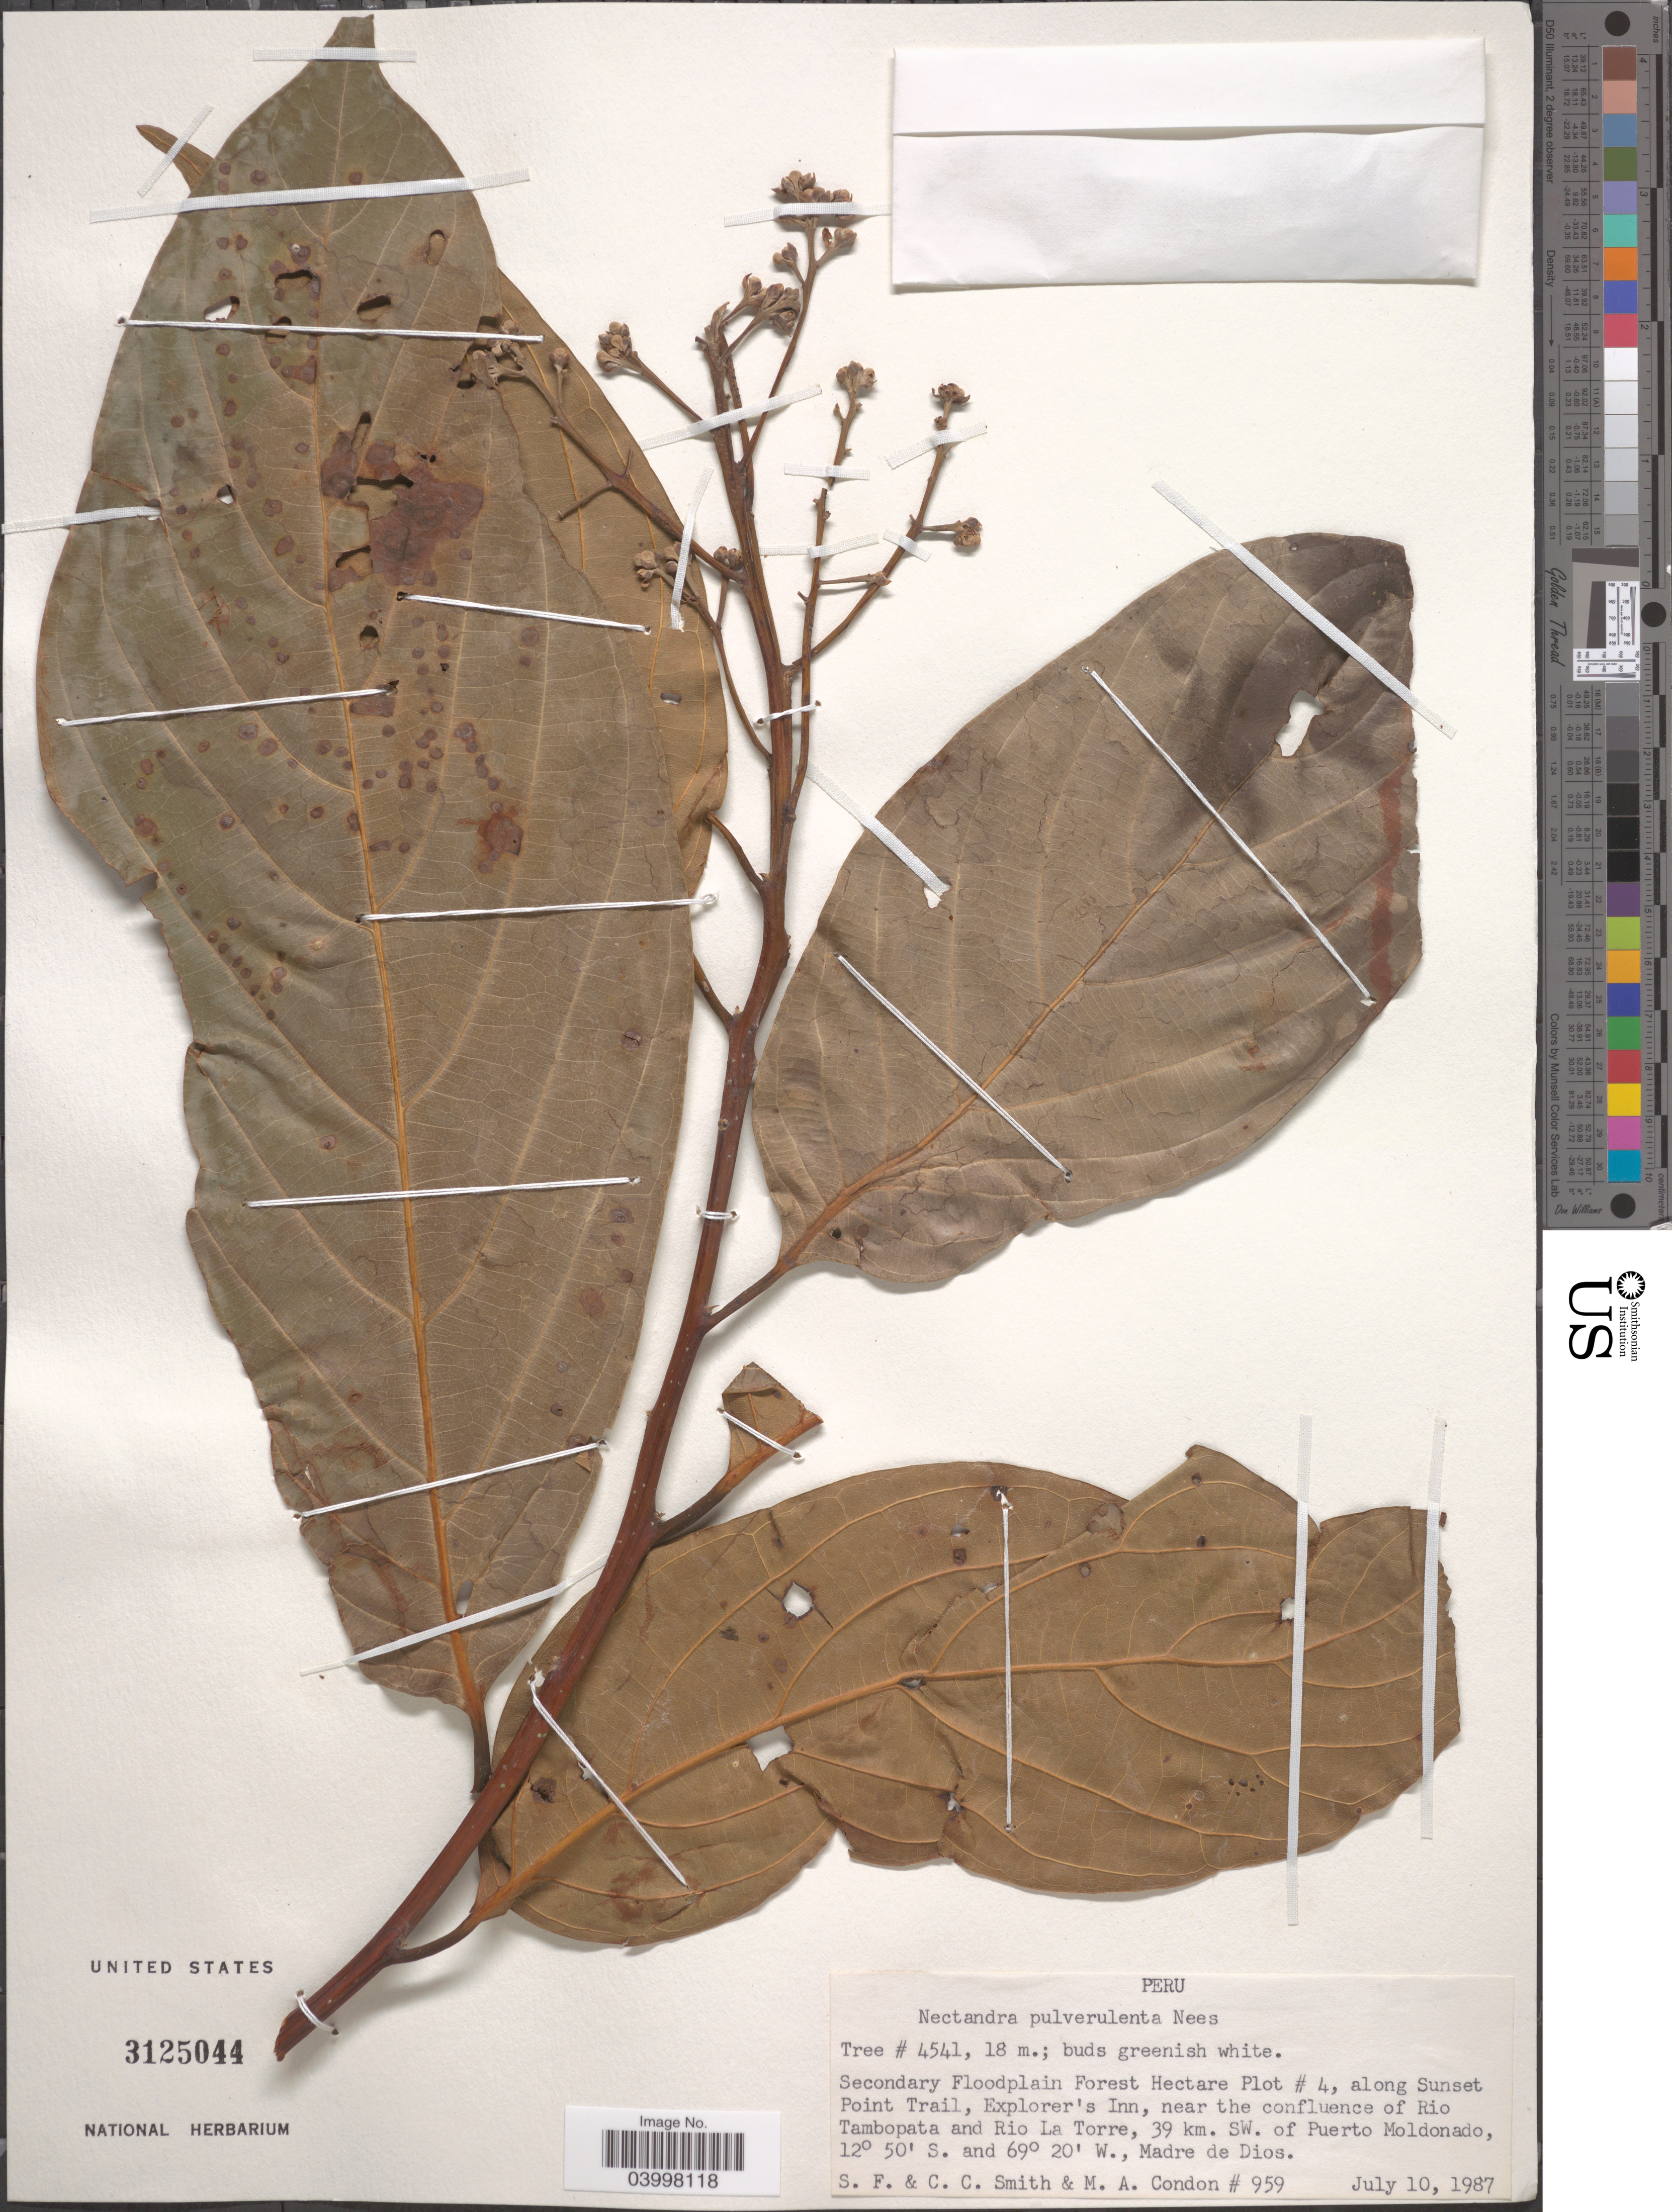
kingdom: Plantae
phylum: Tracheophyta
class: Magnoliopsida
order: Laurales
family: Lauraceae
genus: Nectandra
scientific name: Nectandra pulverulenta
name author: Nees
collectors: S.F. Smith, C. C. Smith & M. Condon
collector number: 959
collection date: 1987-07-10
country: Peru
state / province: Madre de Dios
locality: Secondary Floodplain Forest Hectare Plot #4, along Sunset Point Trail, Explorer's Inn, near the confluence of Rio Tambopata and rio La Torre, 39 km. SW. of Puerto Moldonado.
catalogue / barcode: US 3125044